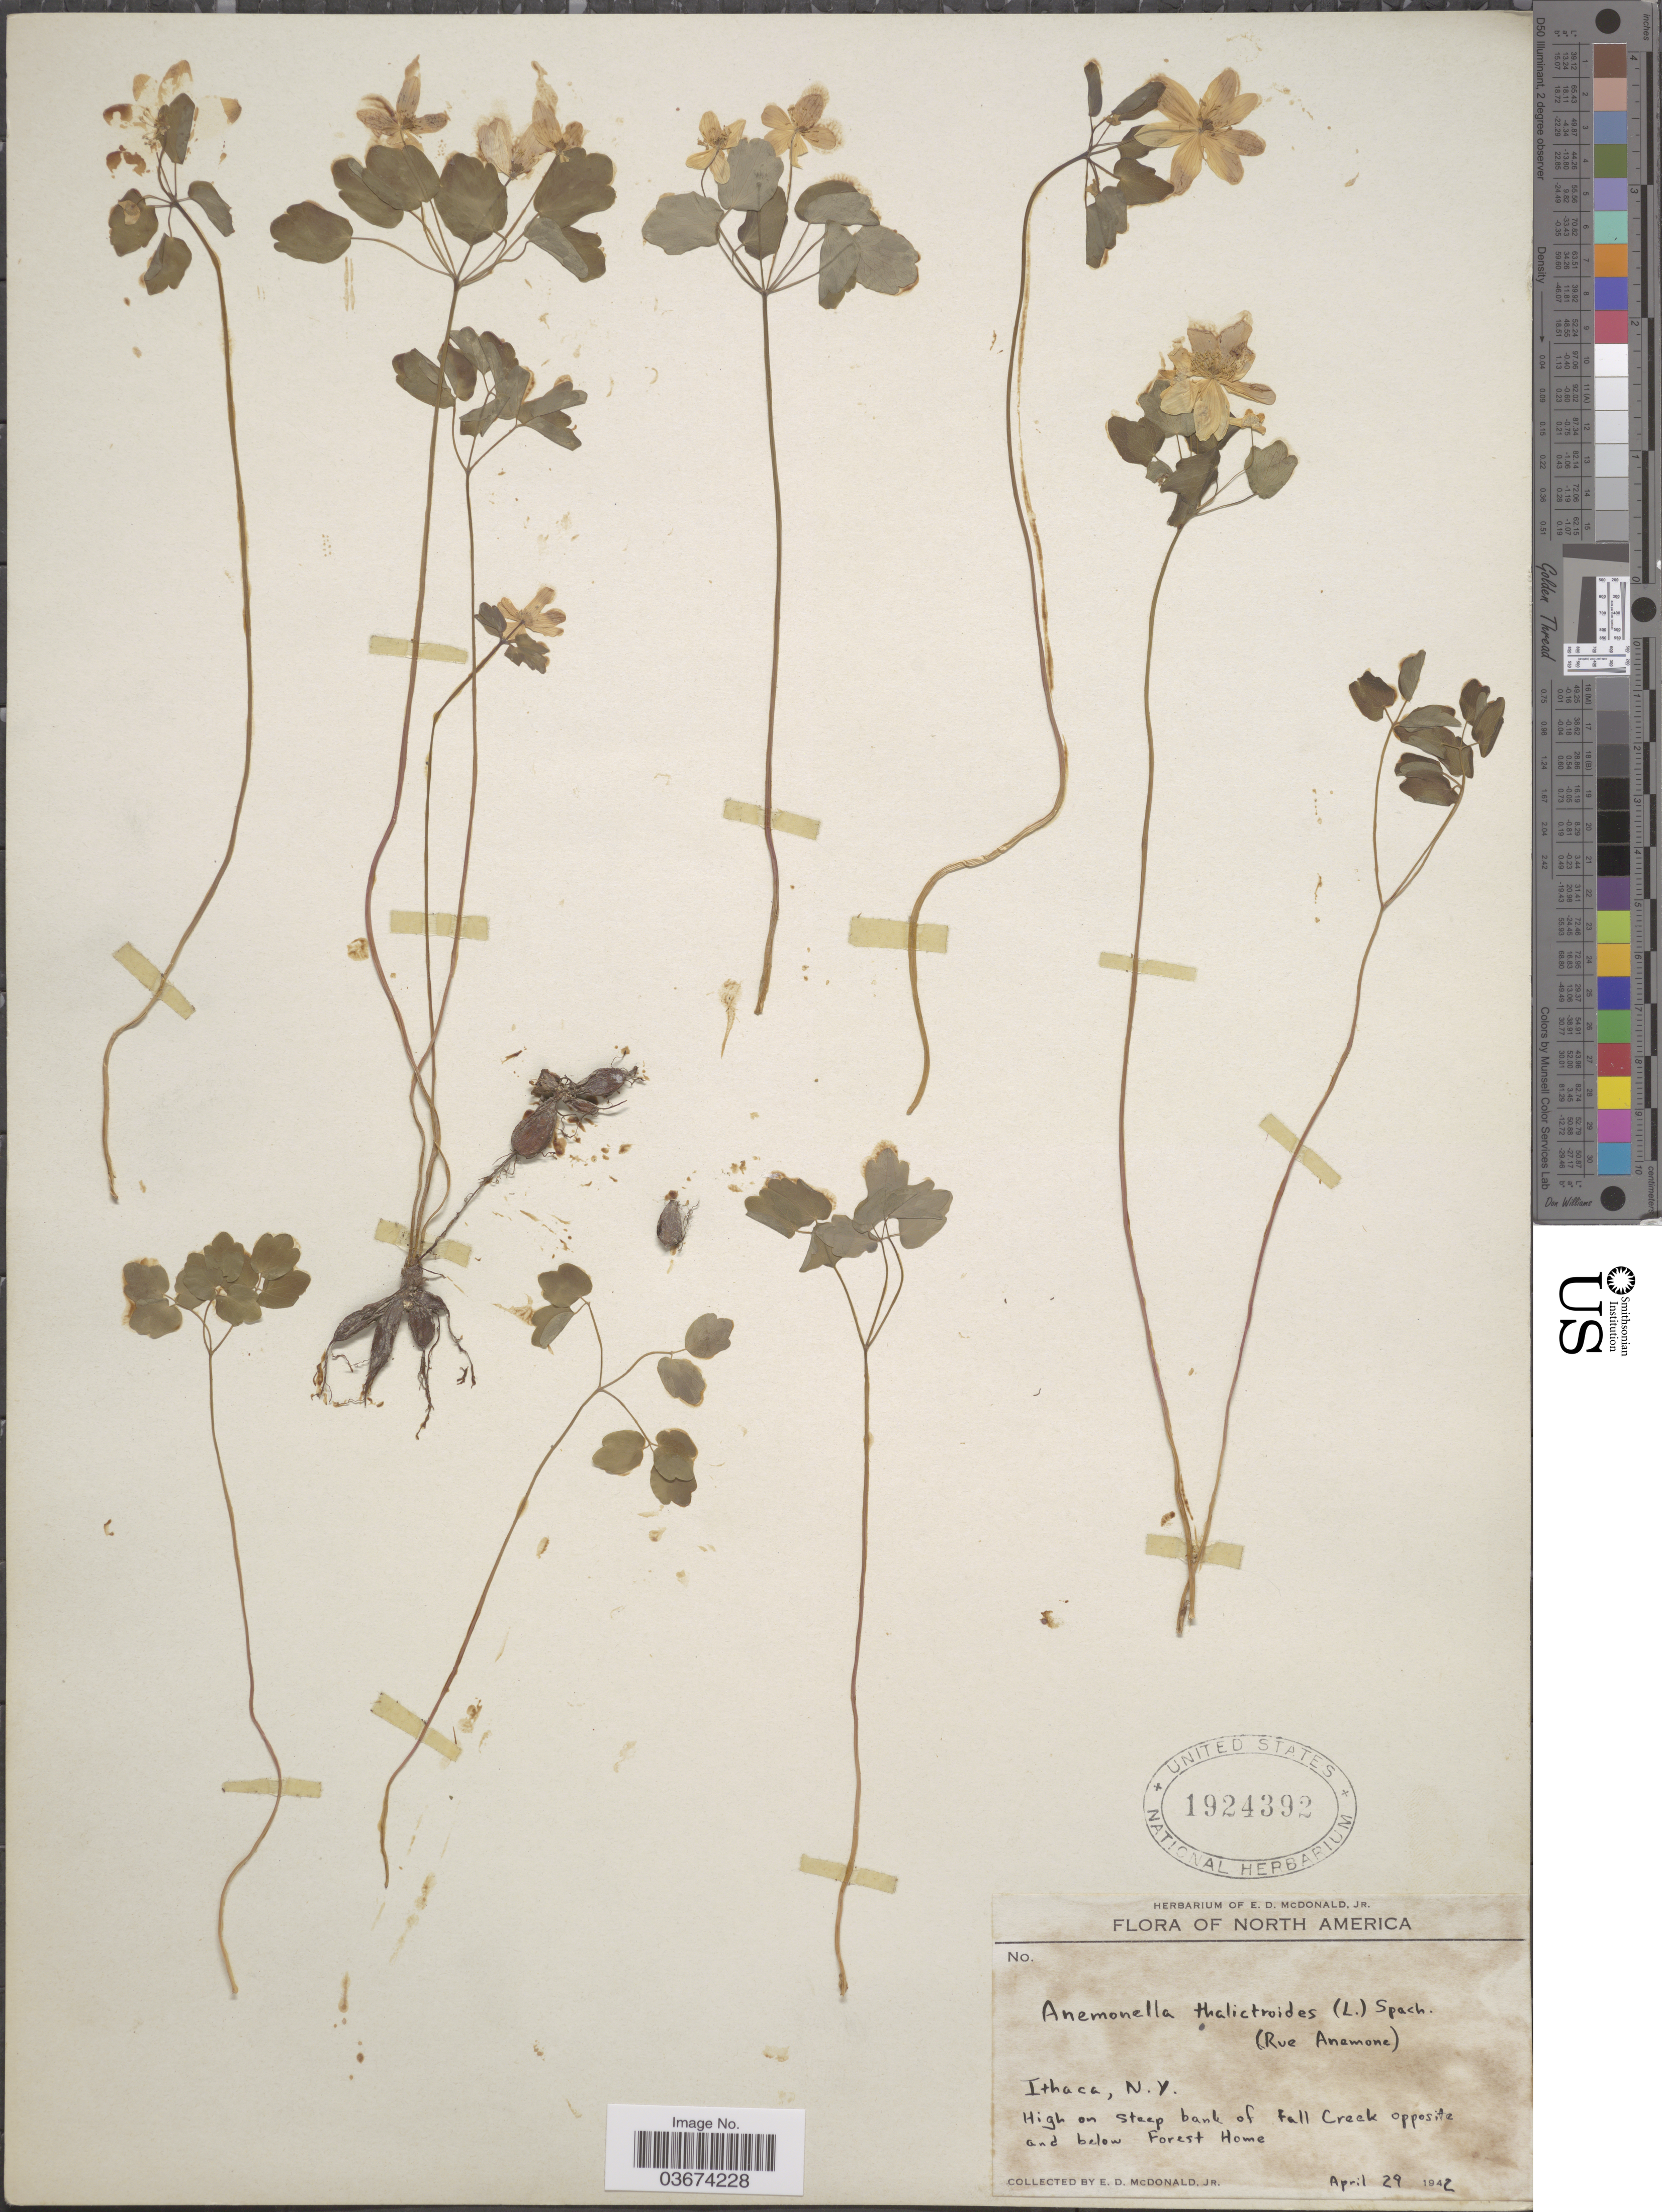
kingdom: Plantae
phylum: Tracheophyta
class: Magnoliopsida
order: Ranunculales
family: Ranunculaceae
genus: Thalictrum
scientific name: Thalictrum thalictroides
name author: (L.) A.J. Eames & B. Boivin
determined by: Strong, M. T., (US), Smithsonian Institution - National Museum of Natural History (UNITED STATES)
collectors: E. D. McDonald Jr.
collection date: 1942-04-29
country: United States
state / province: New York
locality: Ithaca. High on steep bank of Fall Creek opposite and below Forest Home.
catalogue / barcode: US 1924392